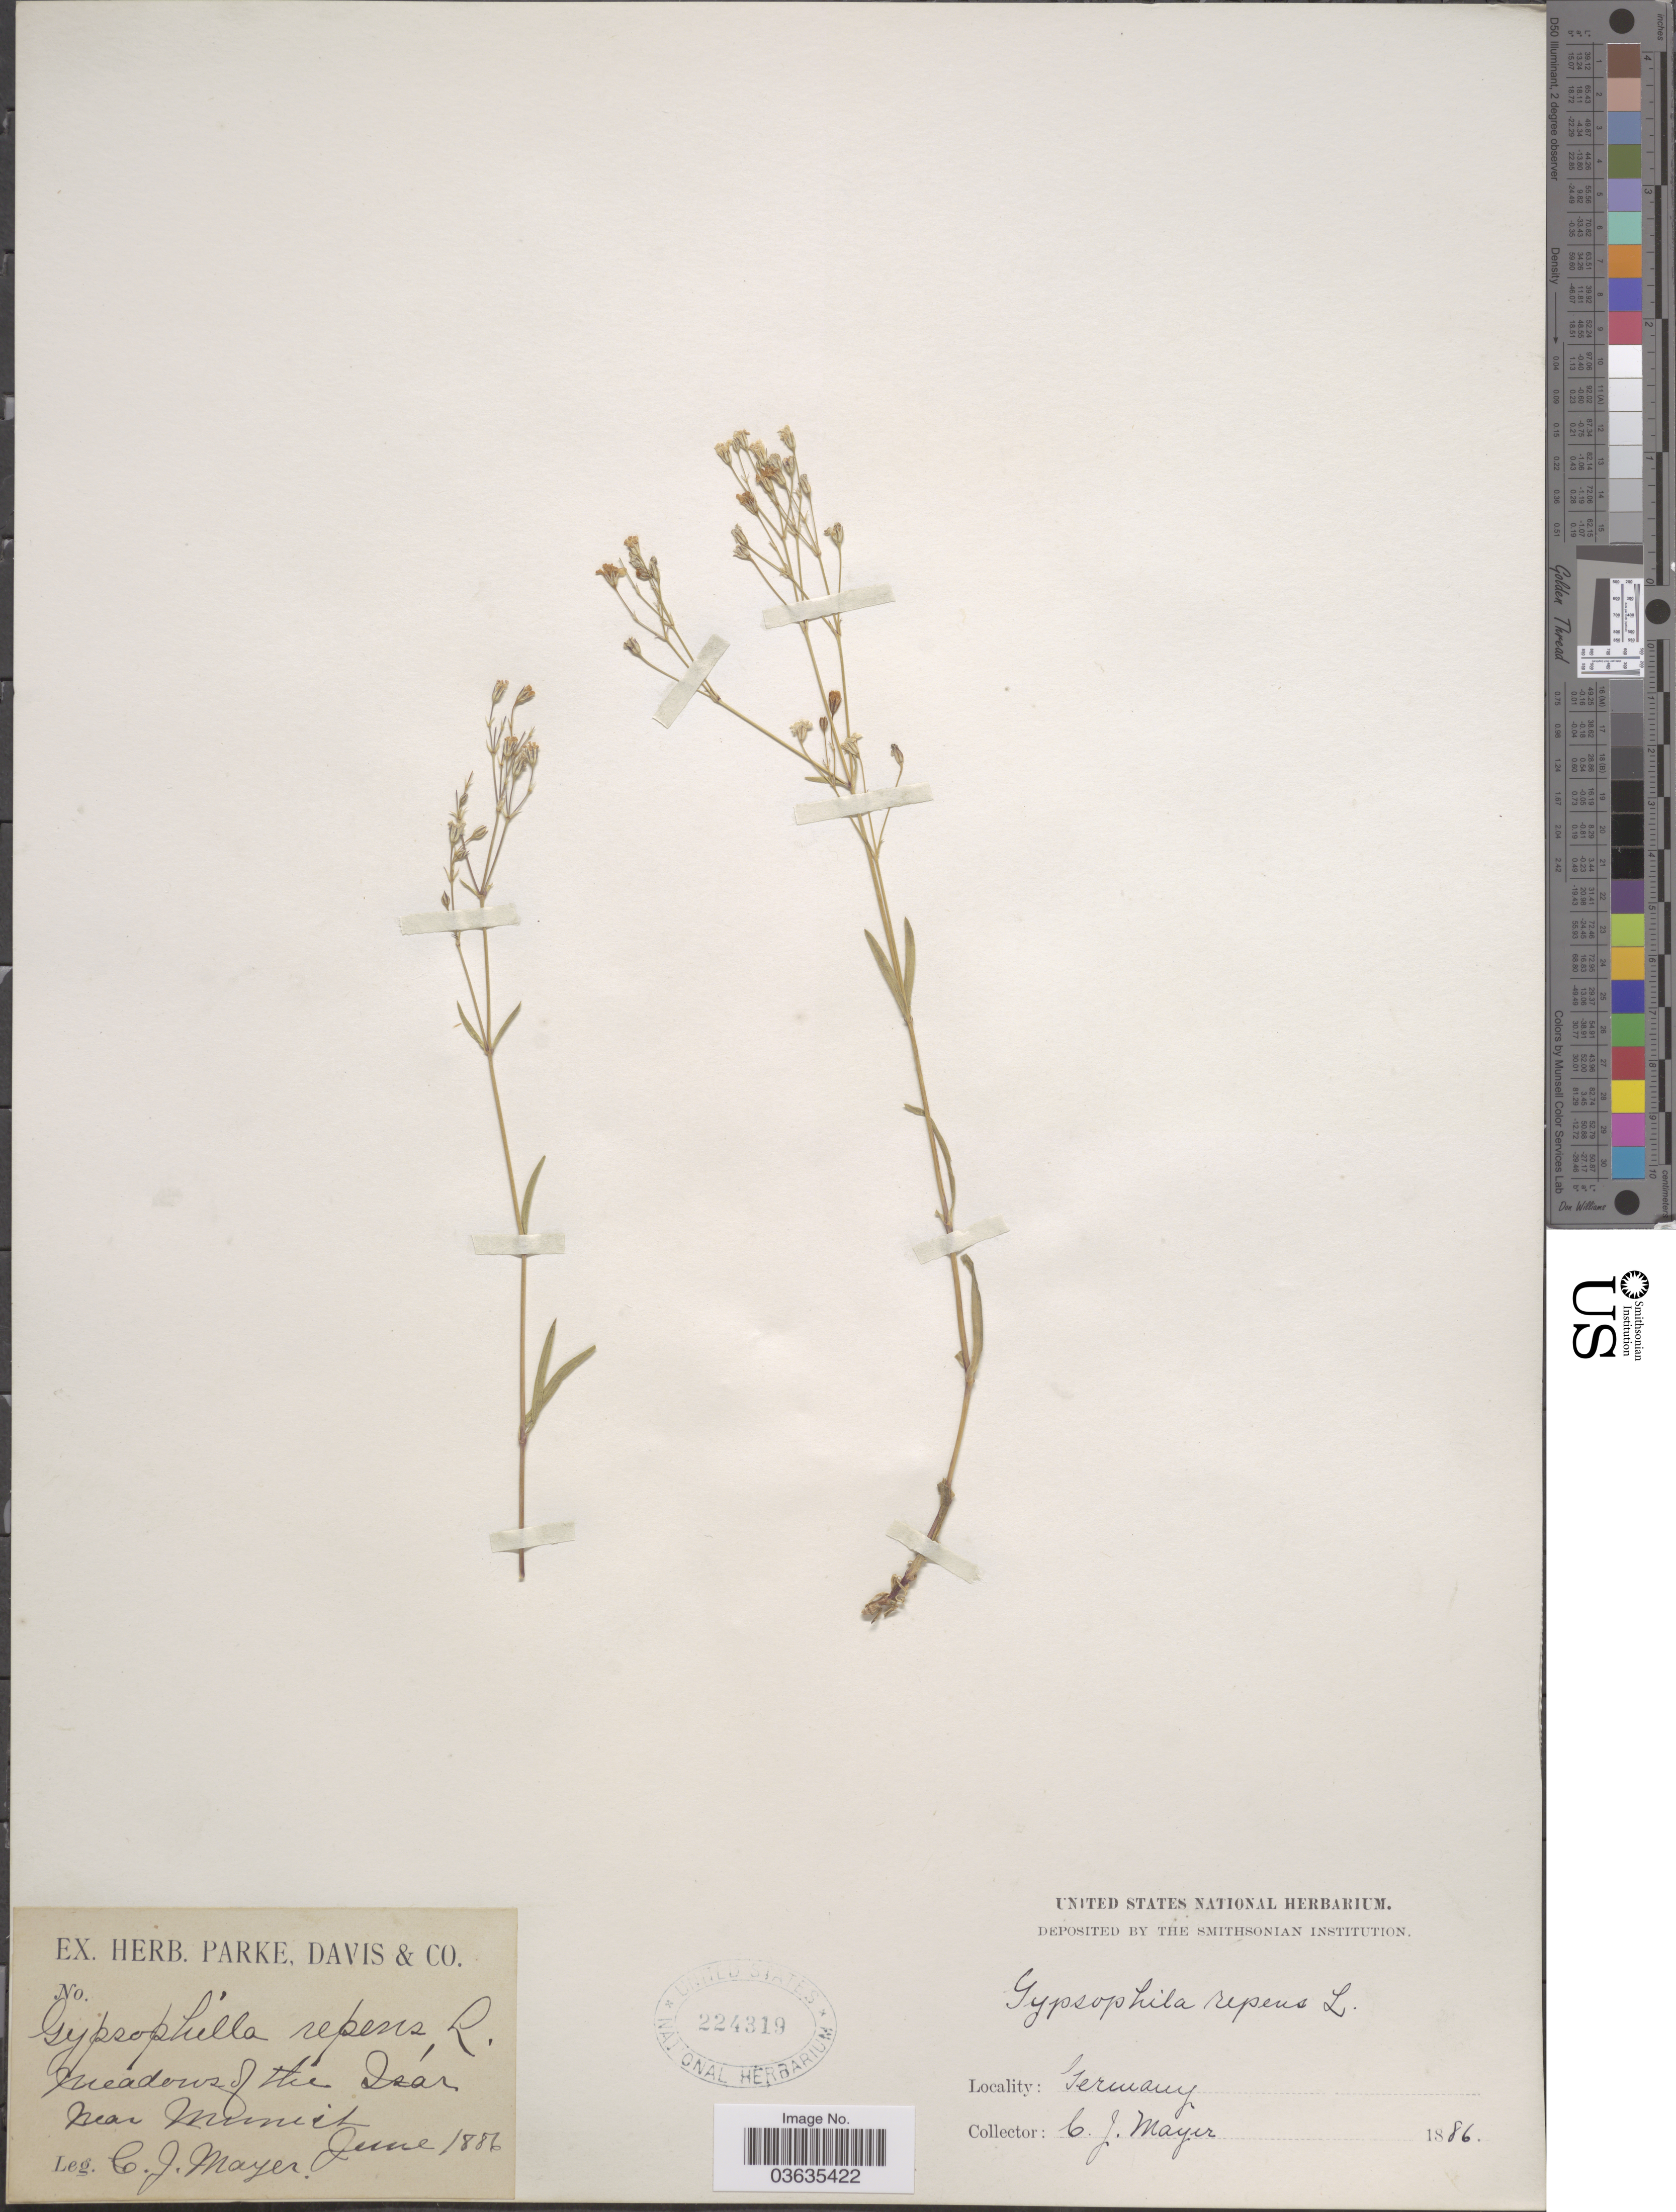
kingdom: Plantae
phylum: Tracheophyta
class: Magnoliopsida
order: Caryophyllales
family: Caryophyllaceae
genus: Gypsophila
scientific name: Gypsophila repens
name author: L.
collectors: C. Mayer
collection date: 1886-06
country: Germany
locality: Meadows of the Isar near Munich.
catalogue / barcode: US 224319